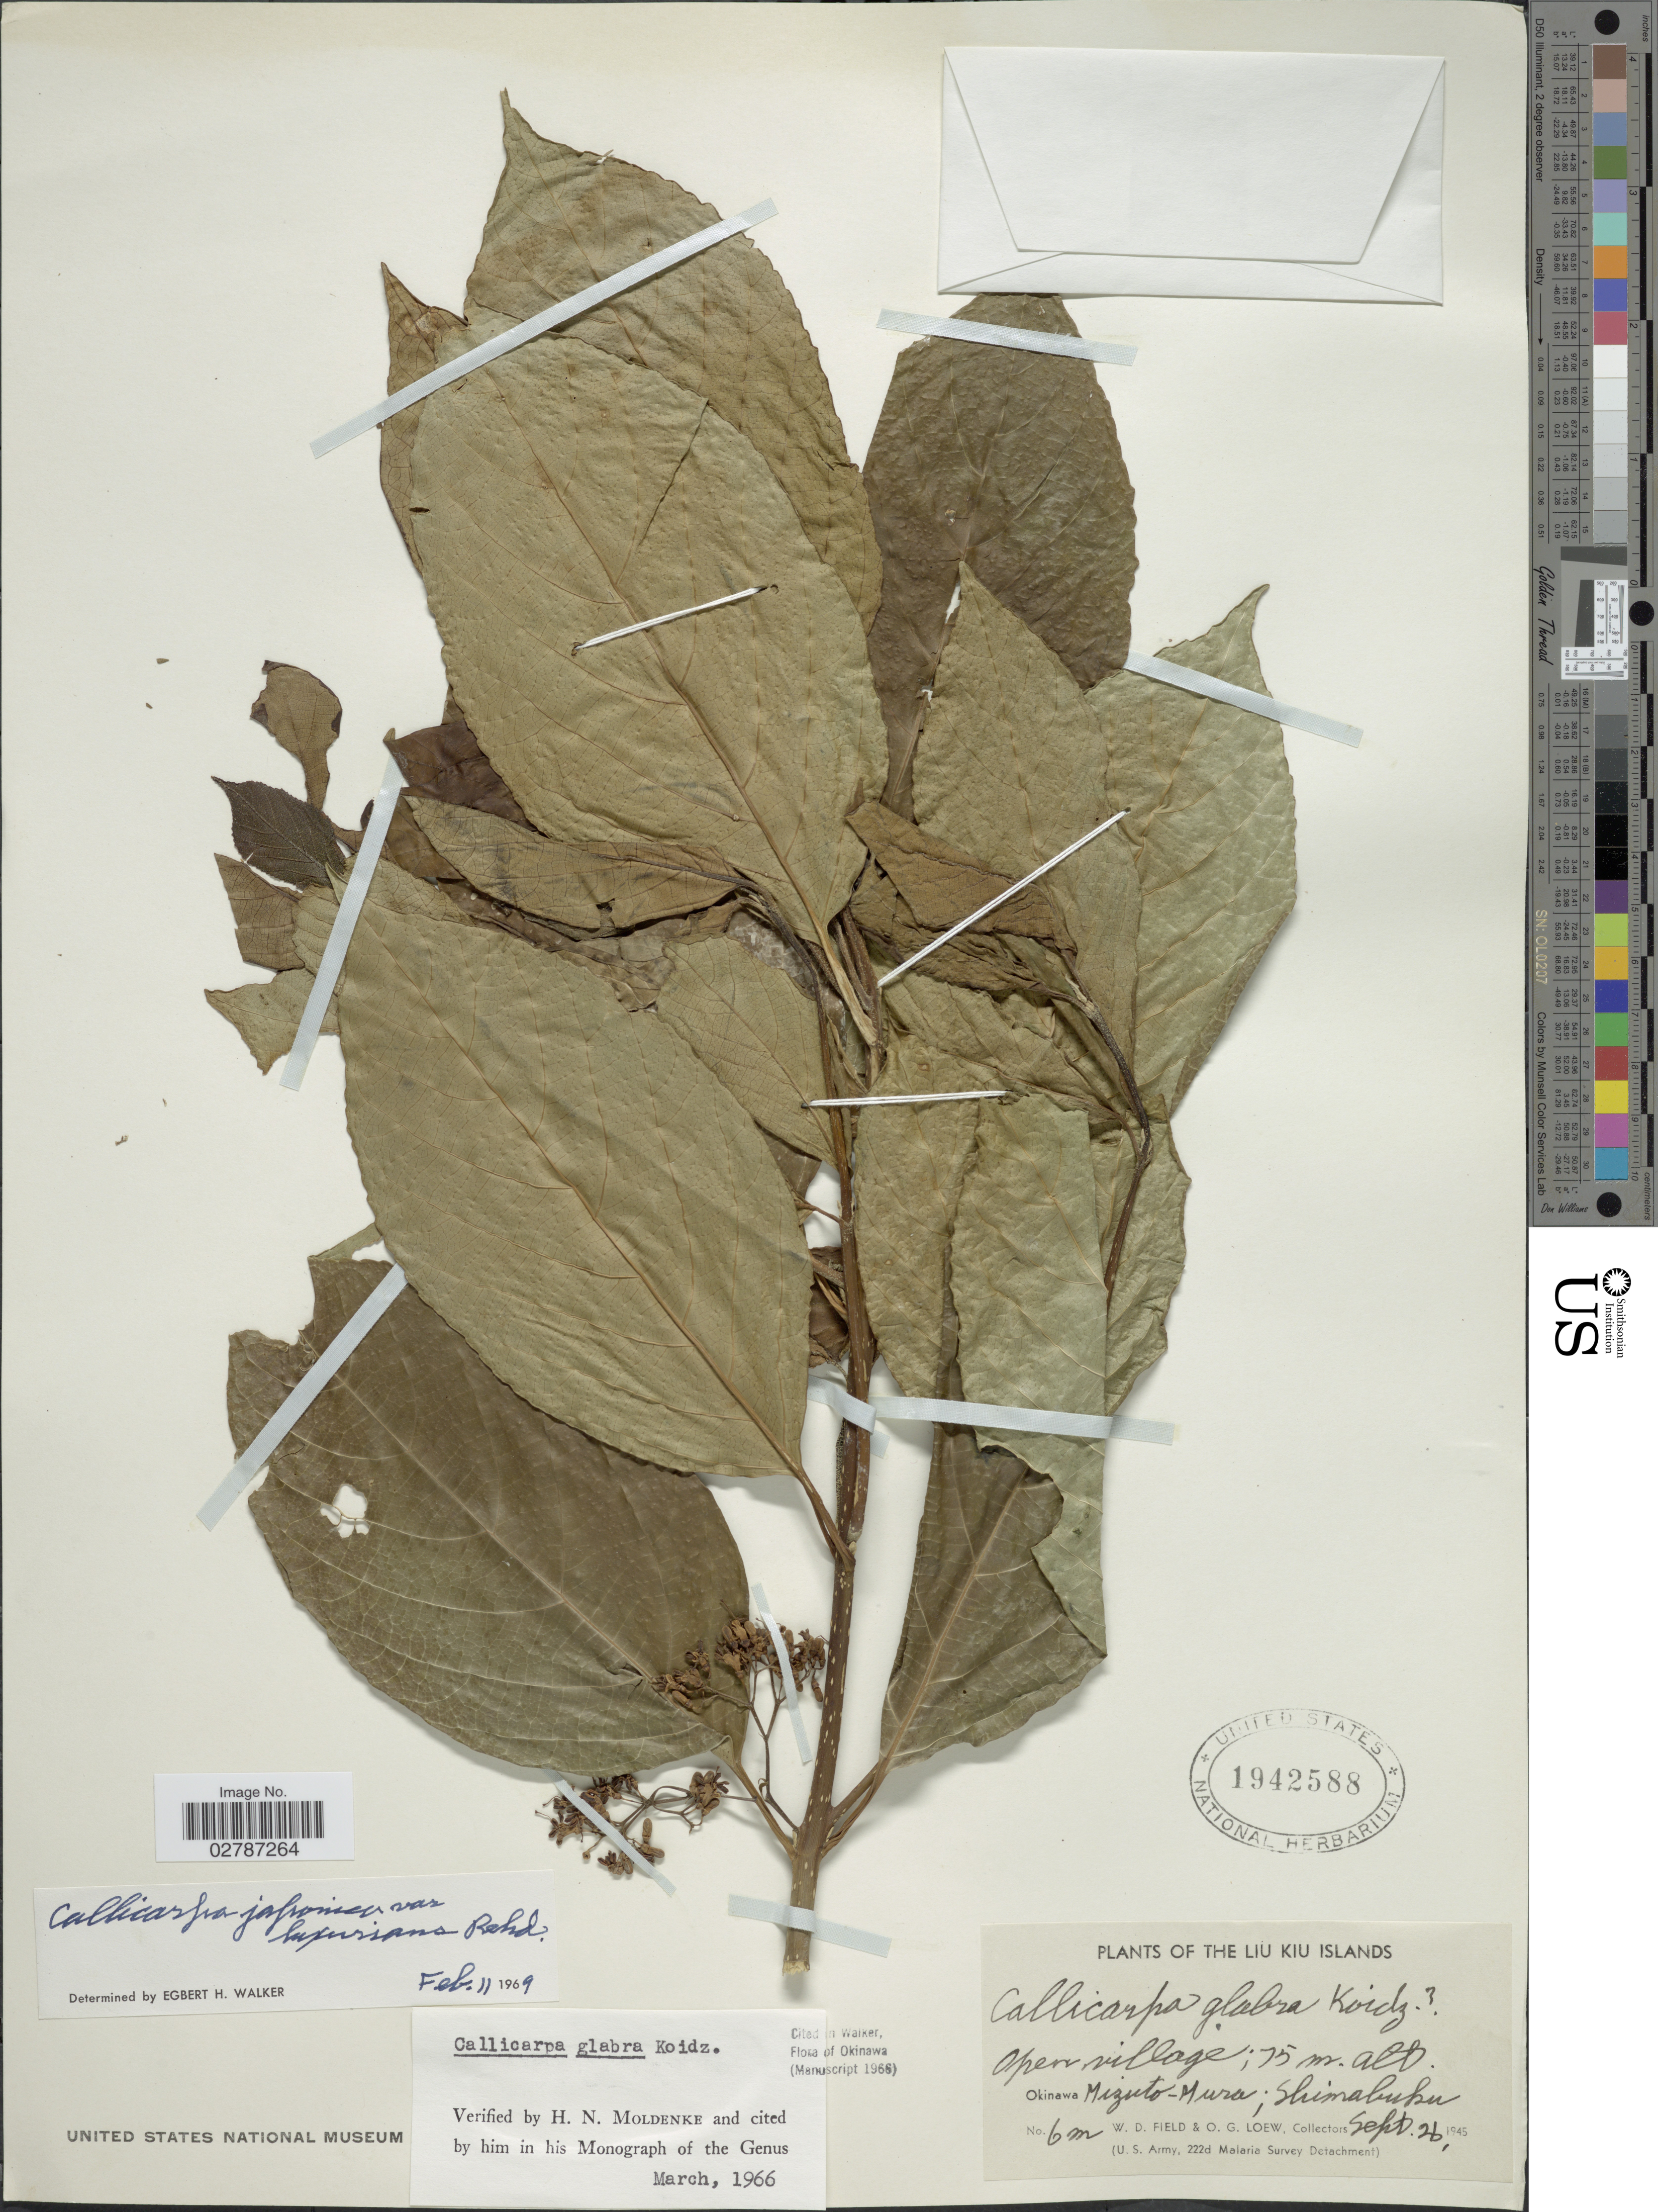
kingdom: Plantae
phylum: Tracheophyta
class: Magnoliopsida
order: Lamiales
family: Lamiaceae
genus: Callicarpa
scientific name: Callicarpa japonica var. luxurians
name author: Rehder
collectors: W. D. Field & O. G. Loew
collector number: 6m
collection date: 1945-09-26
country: Japan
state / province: Okinawa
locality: Liu Kiu Islands. Open village. Okinawa Mizuto-Mura; Shimabuku.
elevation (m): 75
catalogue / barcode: US 1942588